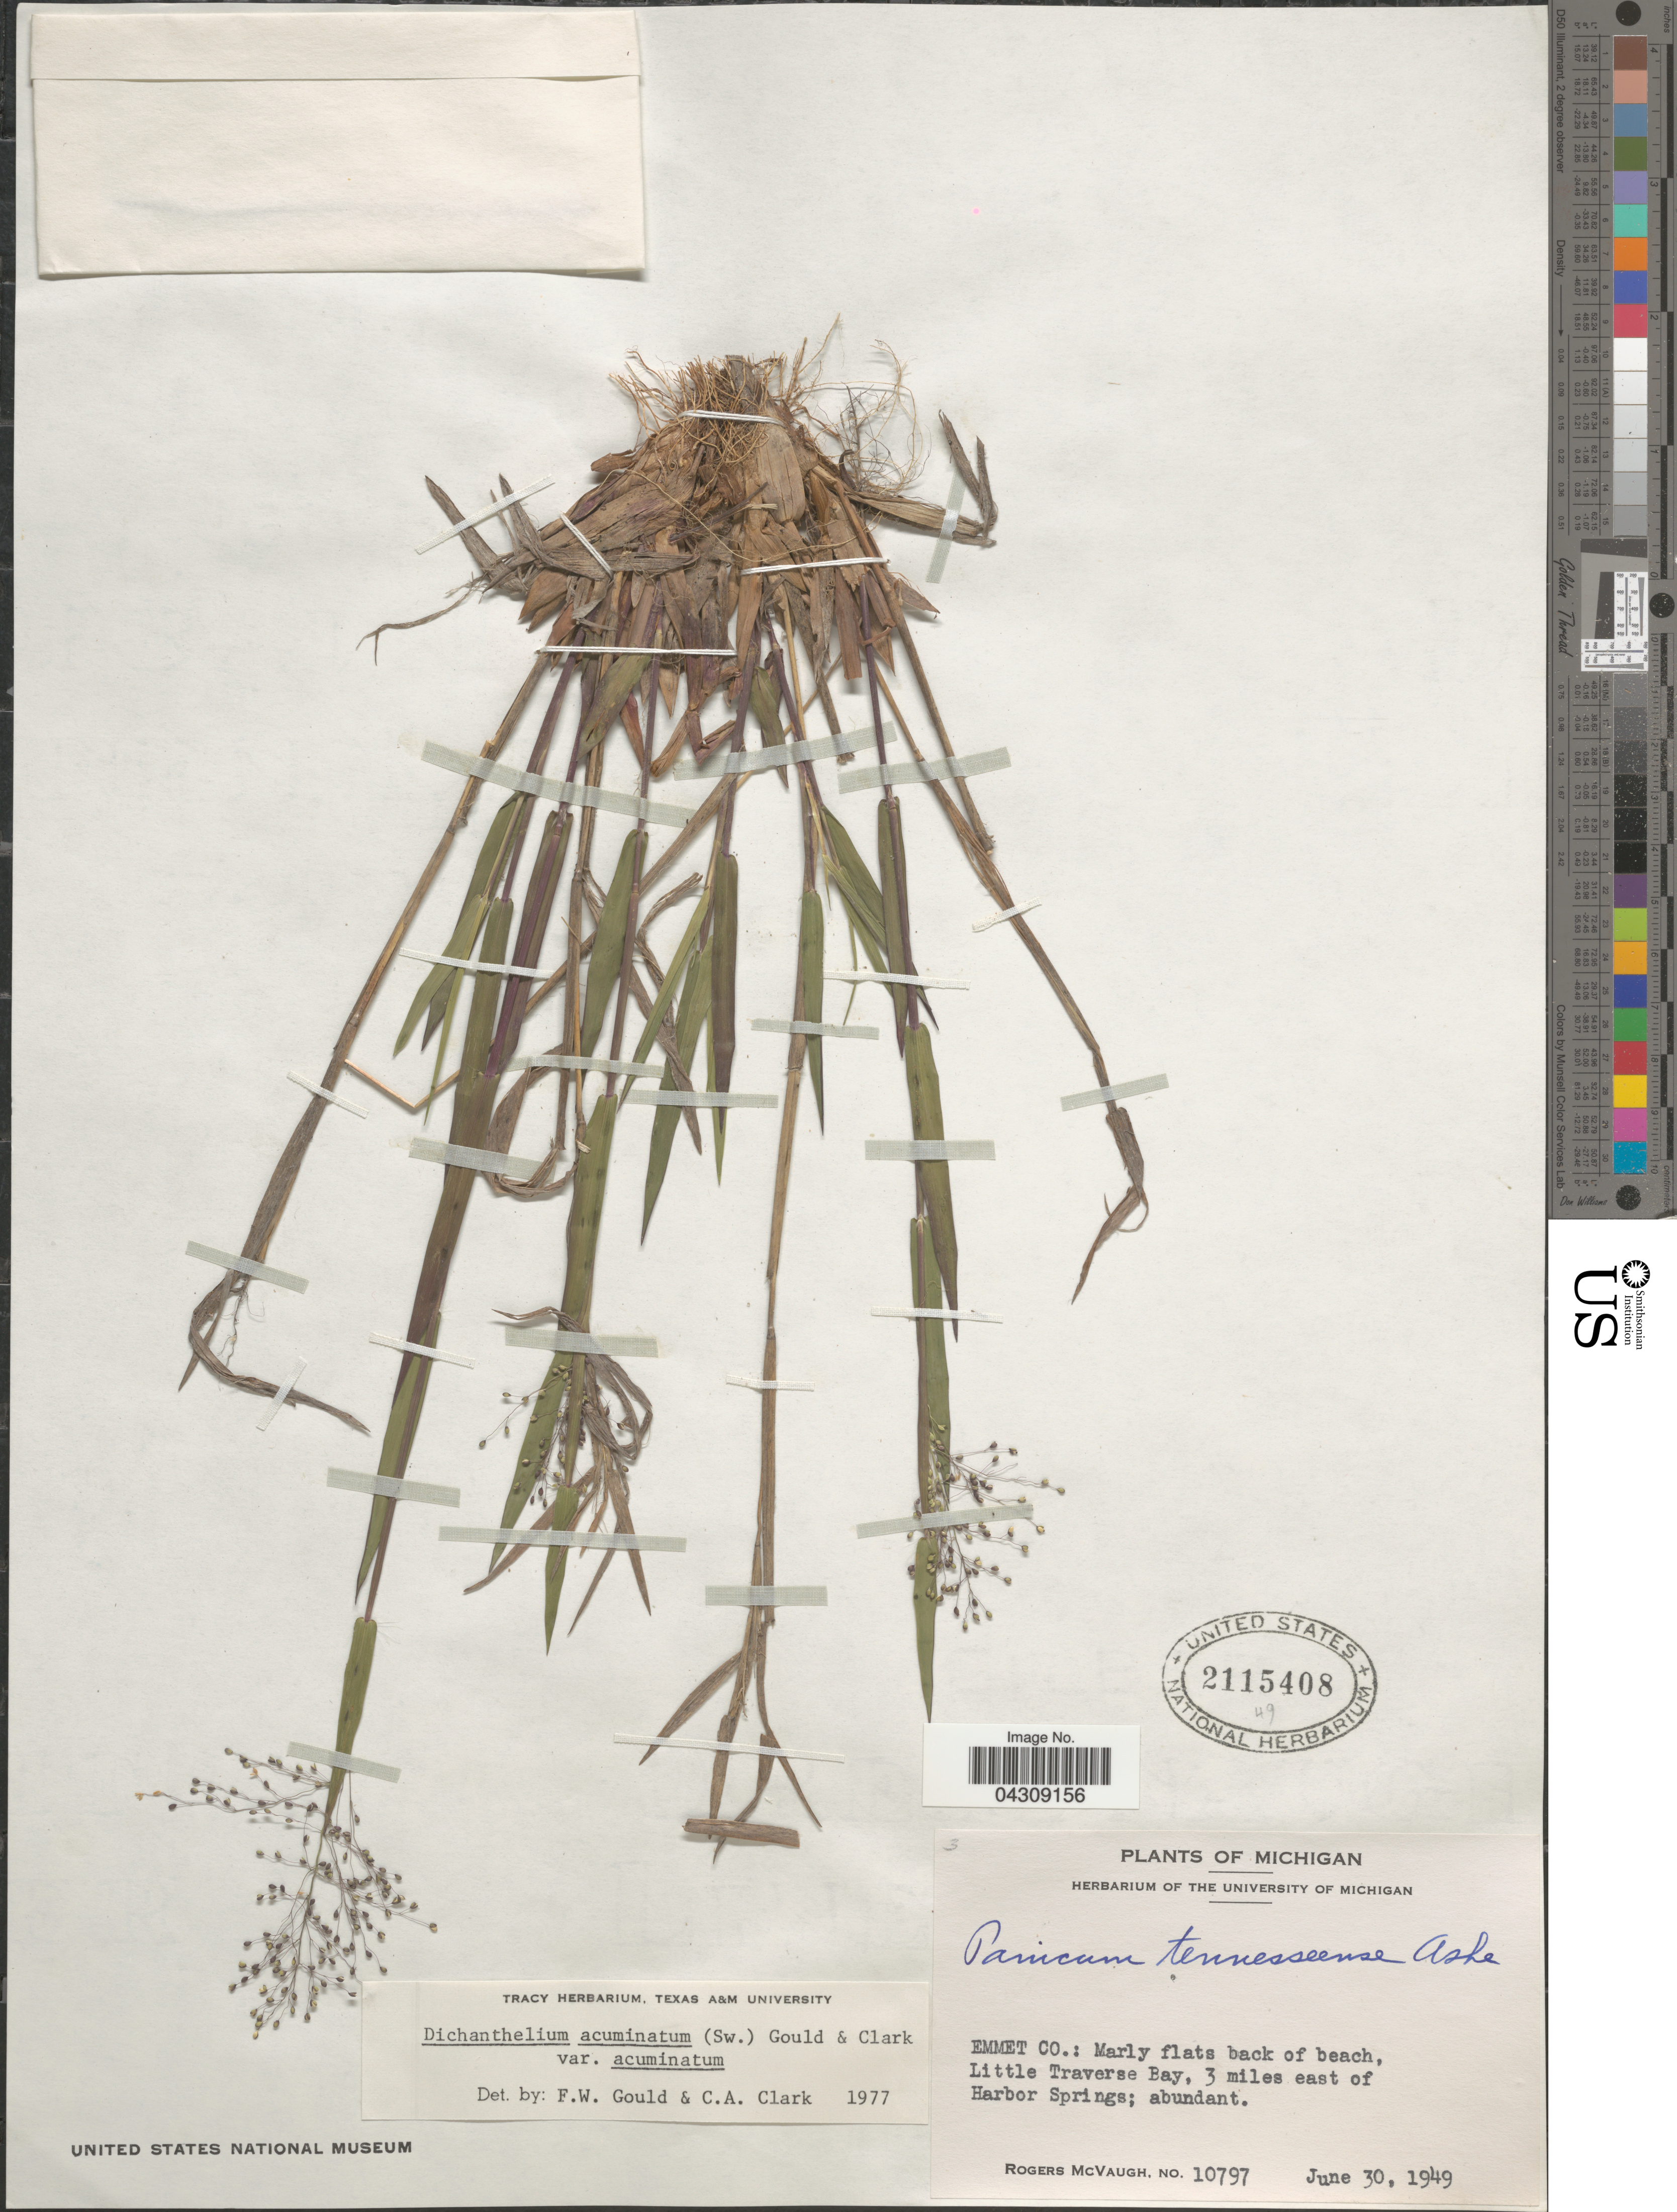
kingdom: Plantae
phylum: Tracheophyta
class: Liliopsida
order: Poales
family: Poaceae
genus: Dichanthelium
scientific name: Dichanthelium acuminatum var. acuminatum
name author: (Sw.) Gould & C.A. Clark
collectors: R. McVaugh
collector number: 10797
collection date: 1949-06-30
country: United States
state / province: Michigan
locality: Emmet Co.: Marly flats back of beach, Little Traverse Bay, 3 miles east of Harbor Springs.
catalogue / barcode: US 2115408